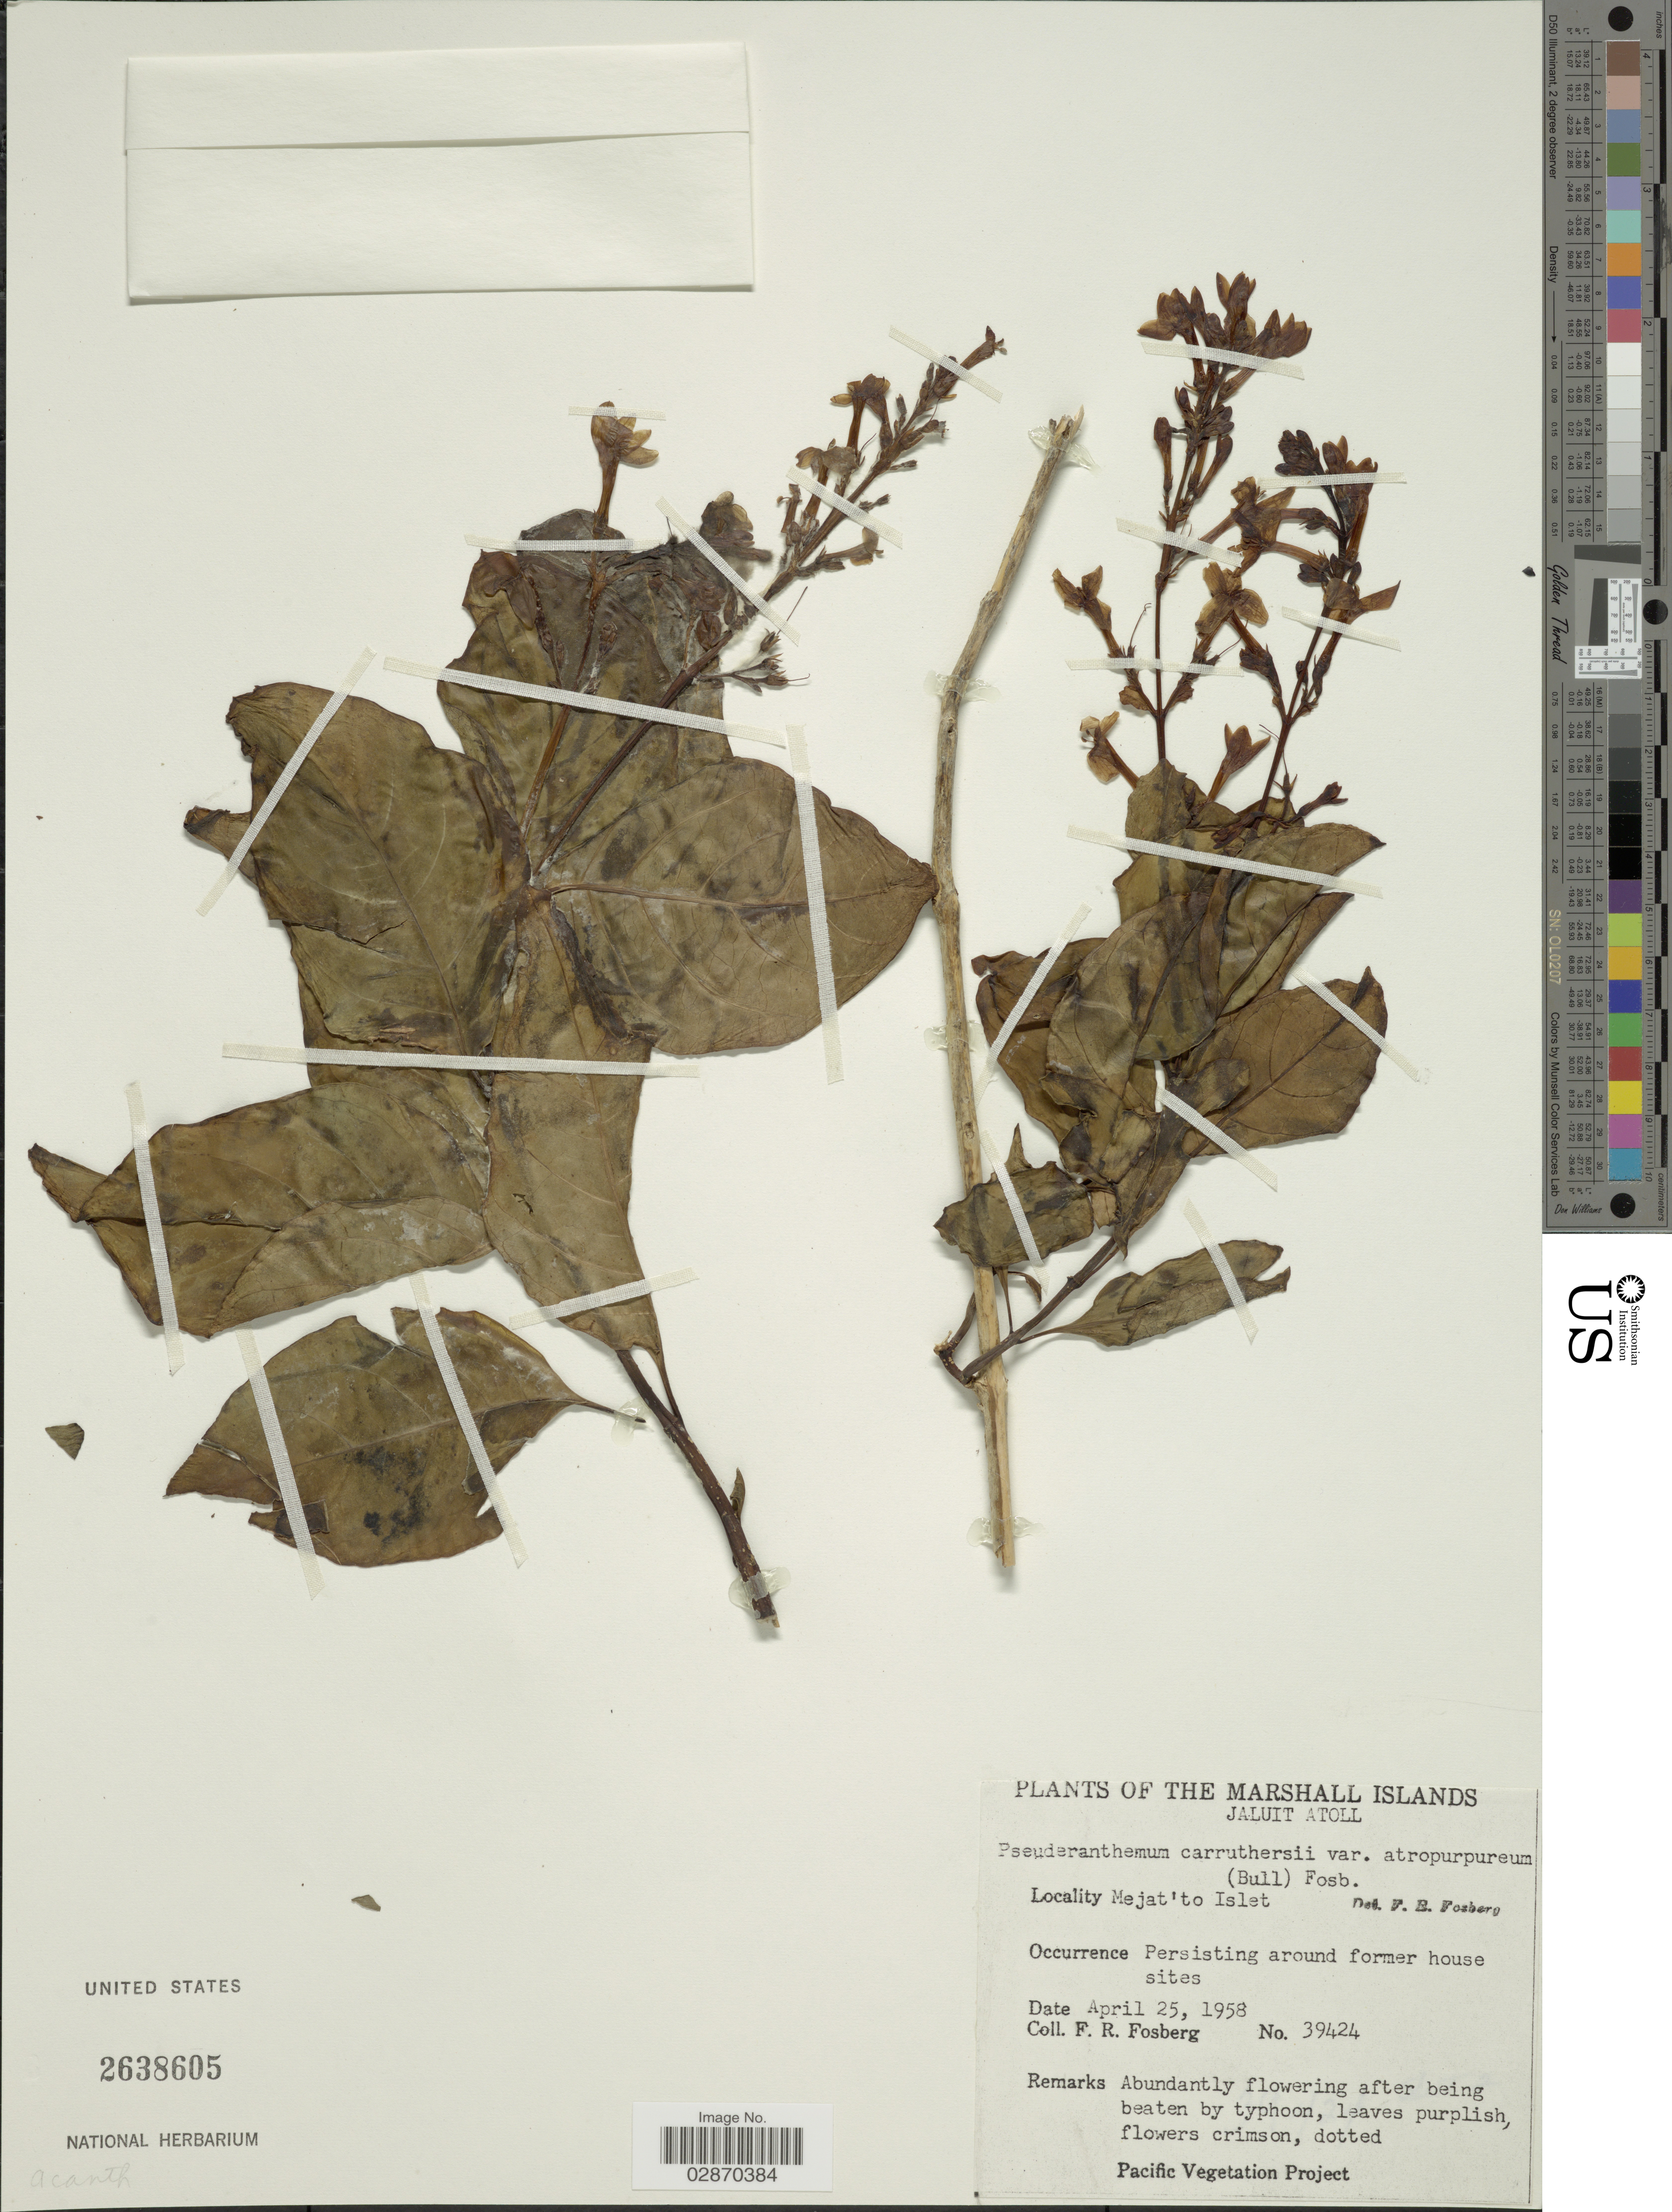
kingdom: Plantae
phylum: Tracheophyta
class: Magnoliopsida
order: Lamiales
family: Acanthaceae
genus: Pseuderanthemum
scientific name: Pseuderanthemum carruthersii var. atropurpureum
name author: (W. Bull) Fosberg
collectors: F. R. Fosberg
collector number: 39424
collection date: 1958-04-25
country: Marshall Islands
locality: Jaluit Atoll. Mejat'to Islet. Persisting around former house sites.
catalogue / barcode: US 2638605